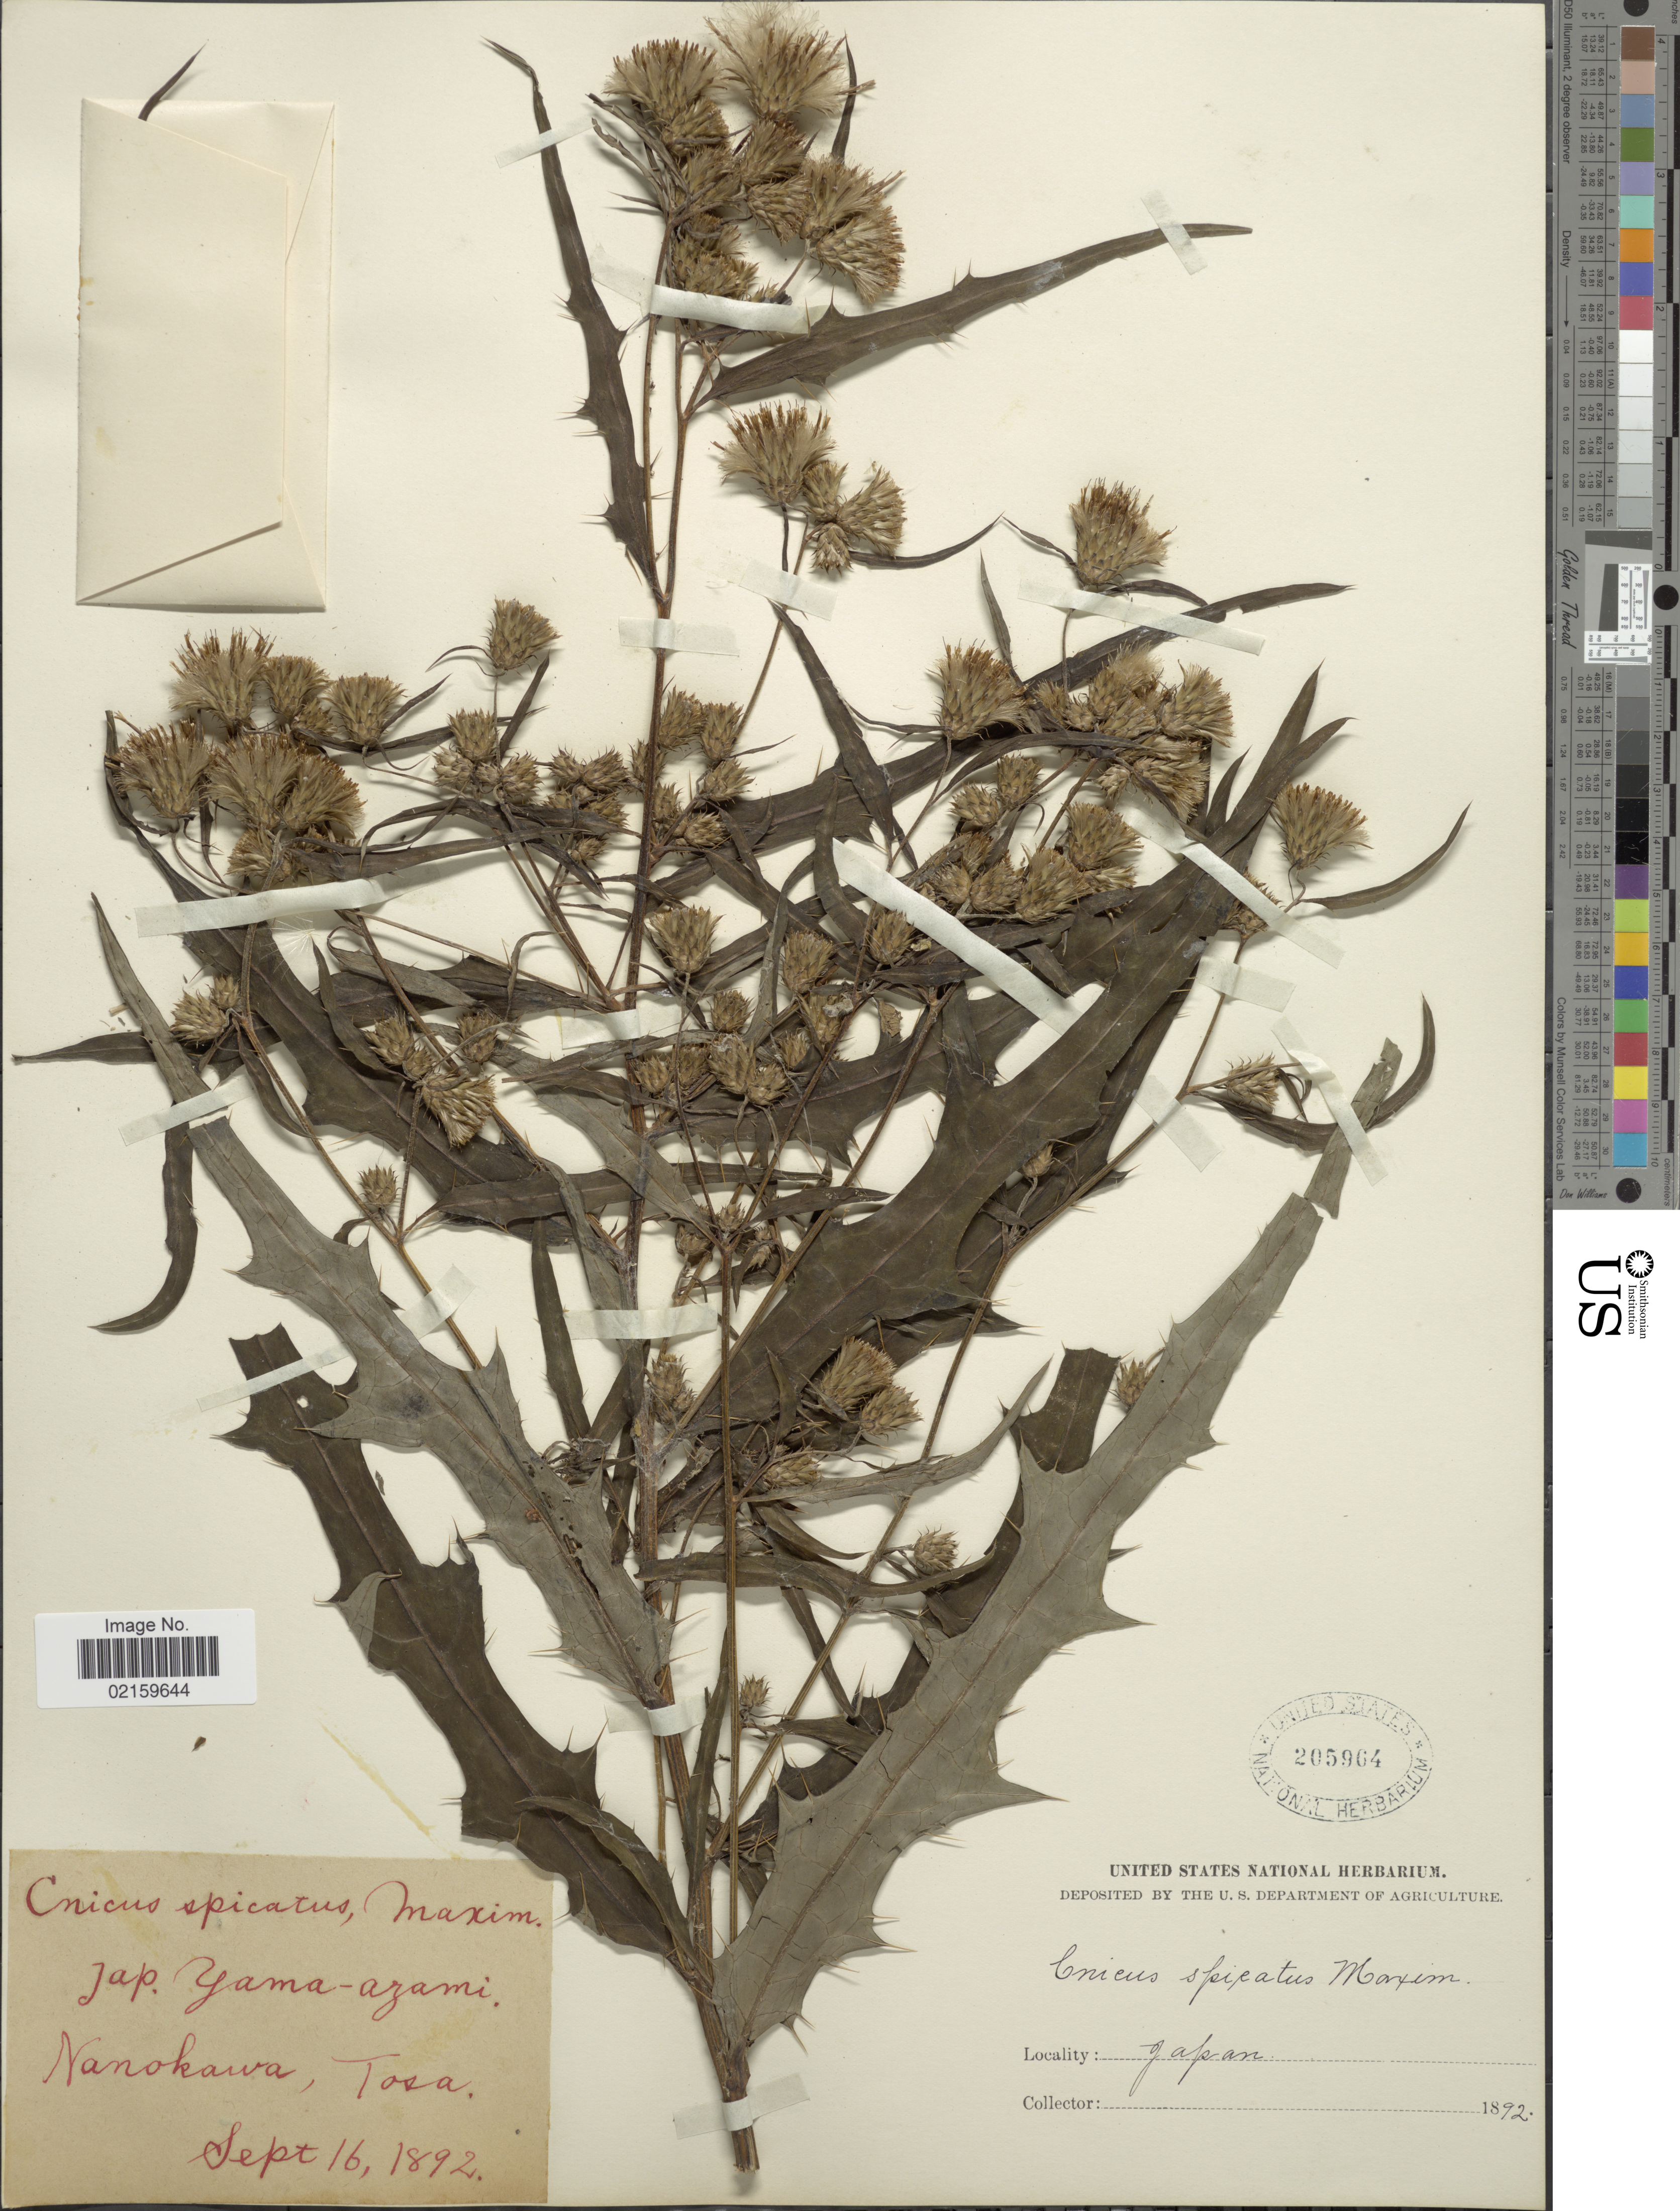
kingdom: Plantae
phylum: Tracheophyta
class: Magnoliopsida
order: Asterales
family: Asteraceae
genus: Cirsium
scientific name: Cirsium spicatum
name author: (Maxim.) Matsum.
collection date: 1892-09-16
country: Japan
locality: Nanokawa, Tosa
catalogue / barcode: US 205964